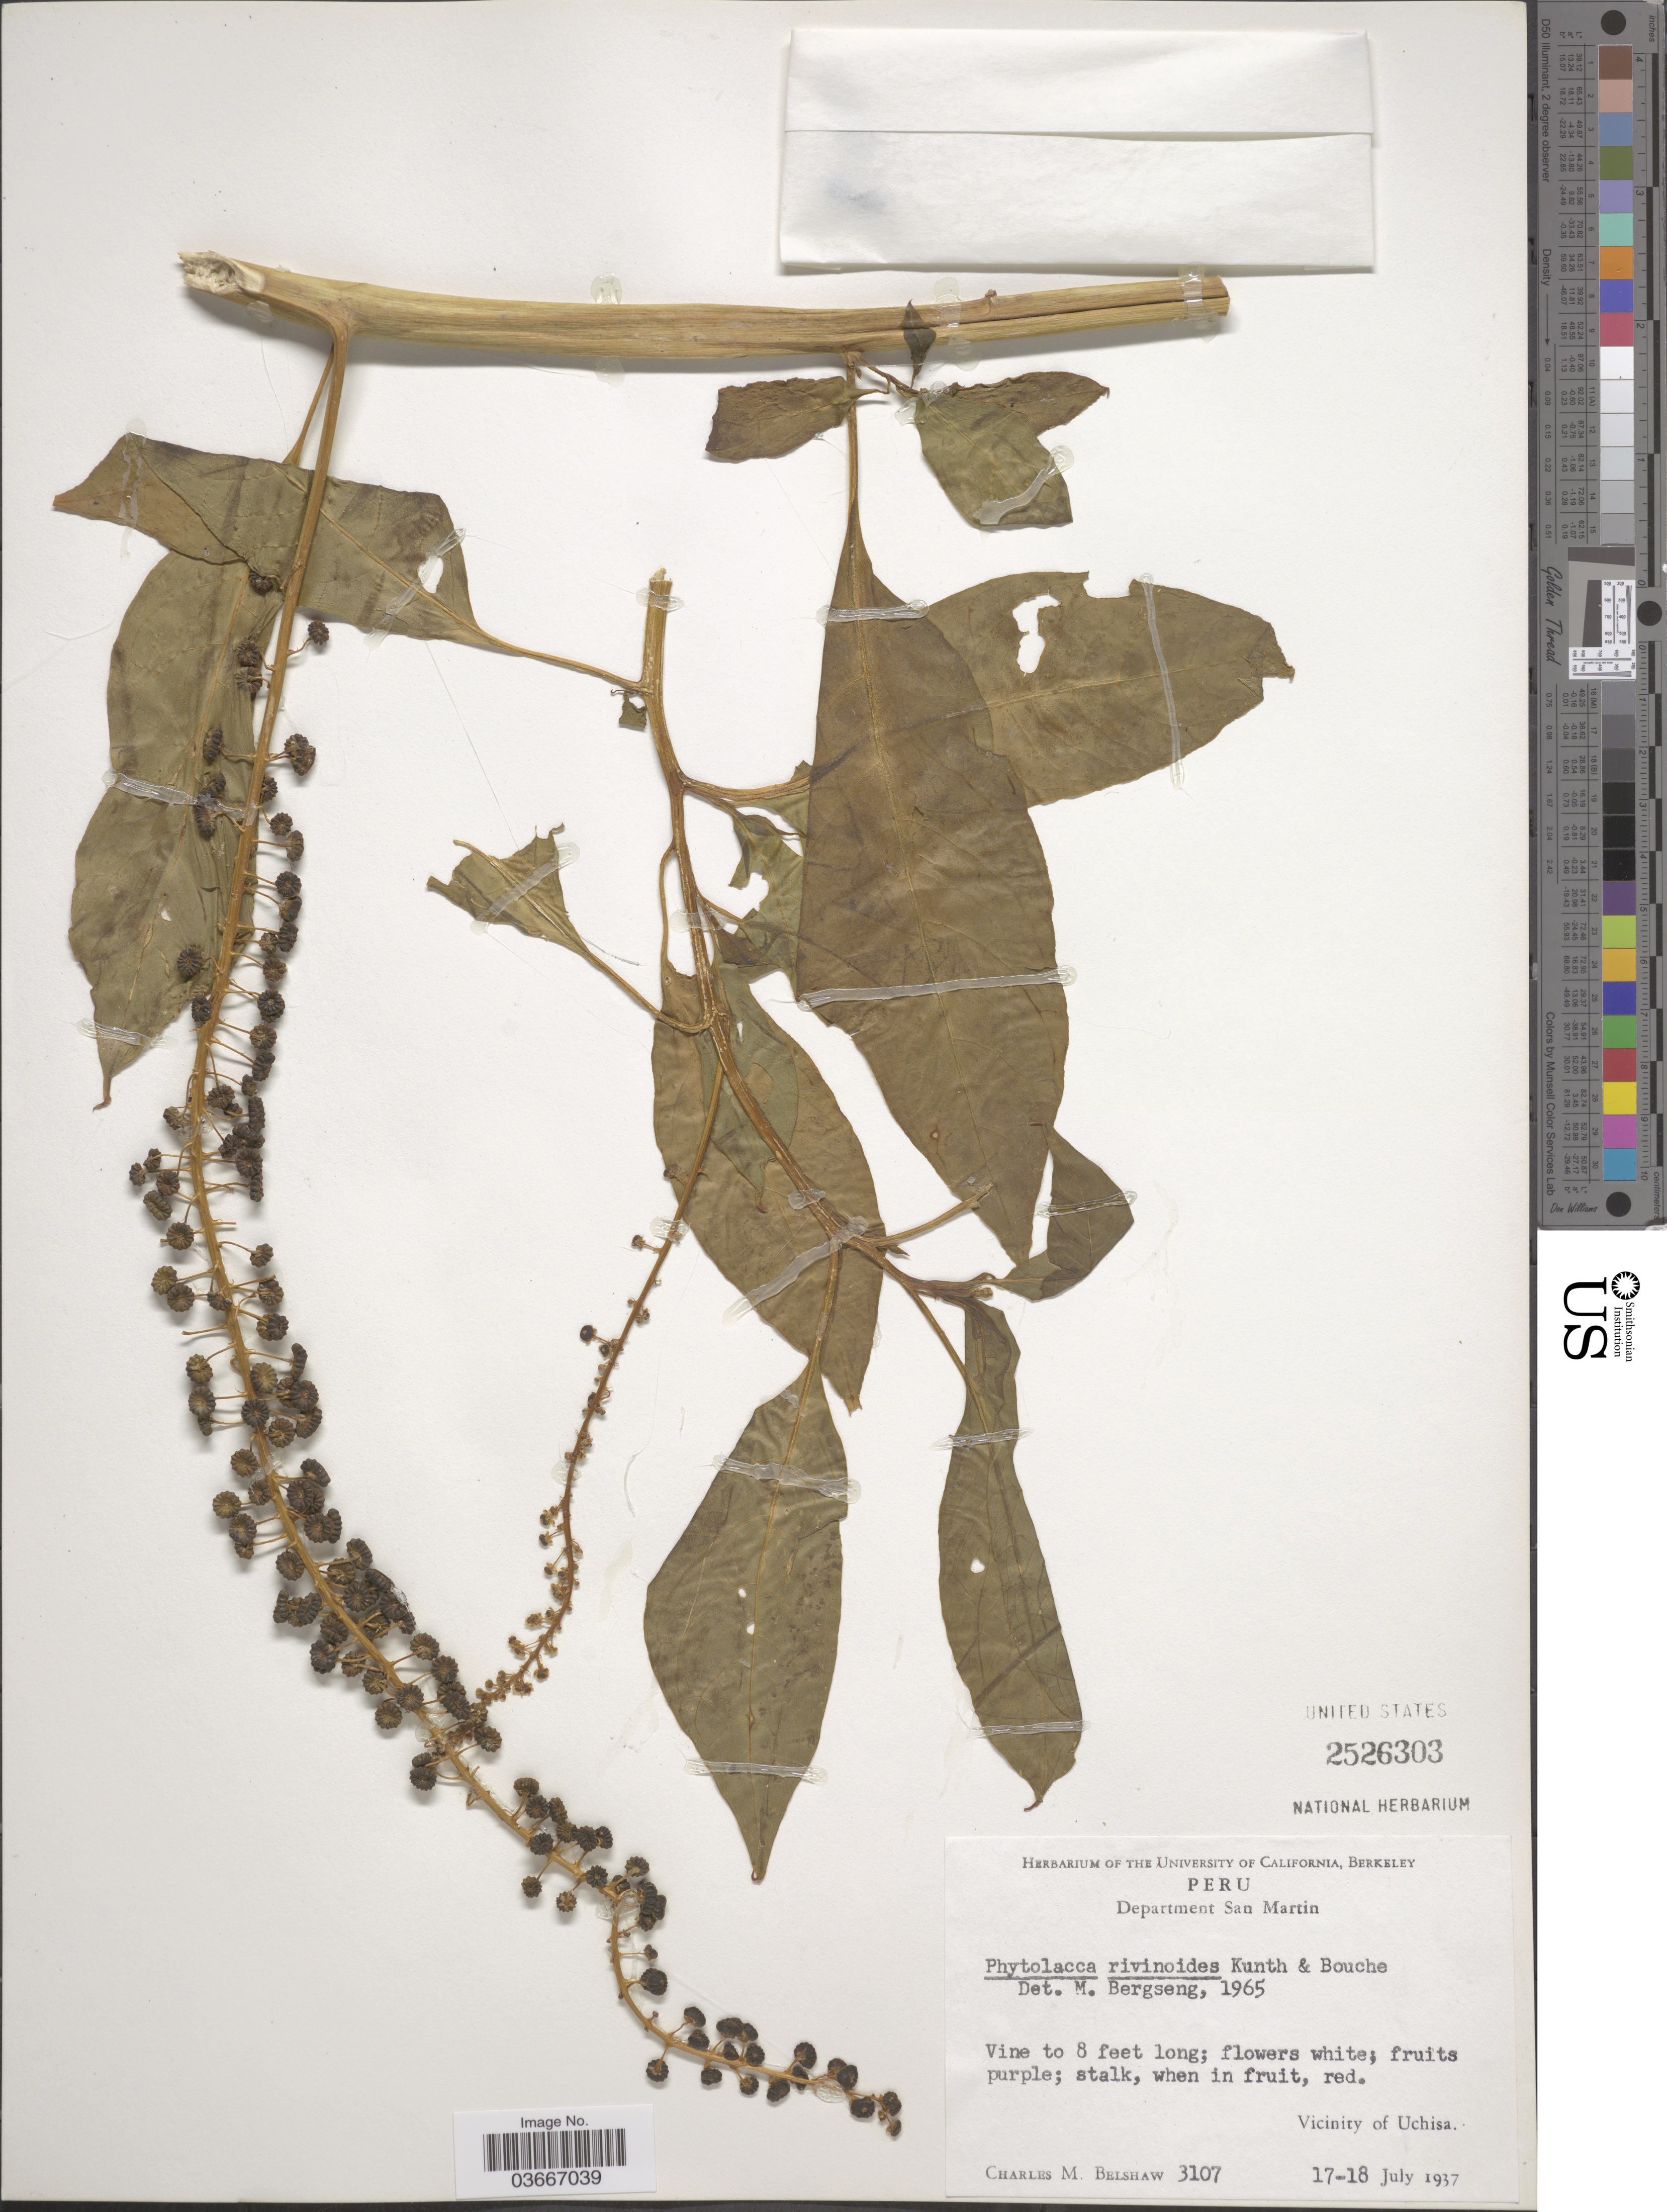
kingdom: Plantae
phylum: Tracheophyta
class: Magnoliopsida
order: Caryophyllales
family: Phytolaccaceae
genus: Phytolacca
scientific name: Phytolacca rivinoides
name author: Kunth & C.D. Bouché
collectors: C. Shaw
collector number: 3107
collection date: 1937-07-17/1937-07-18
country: Peru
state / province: San Martín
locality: Department San Martin. Vicinity of Uchisa.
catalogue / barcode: US 2526303